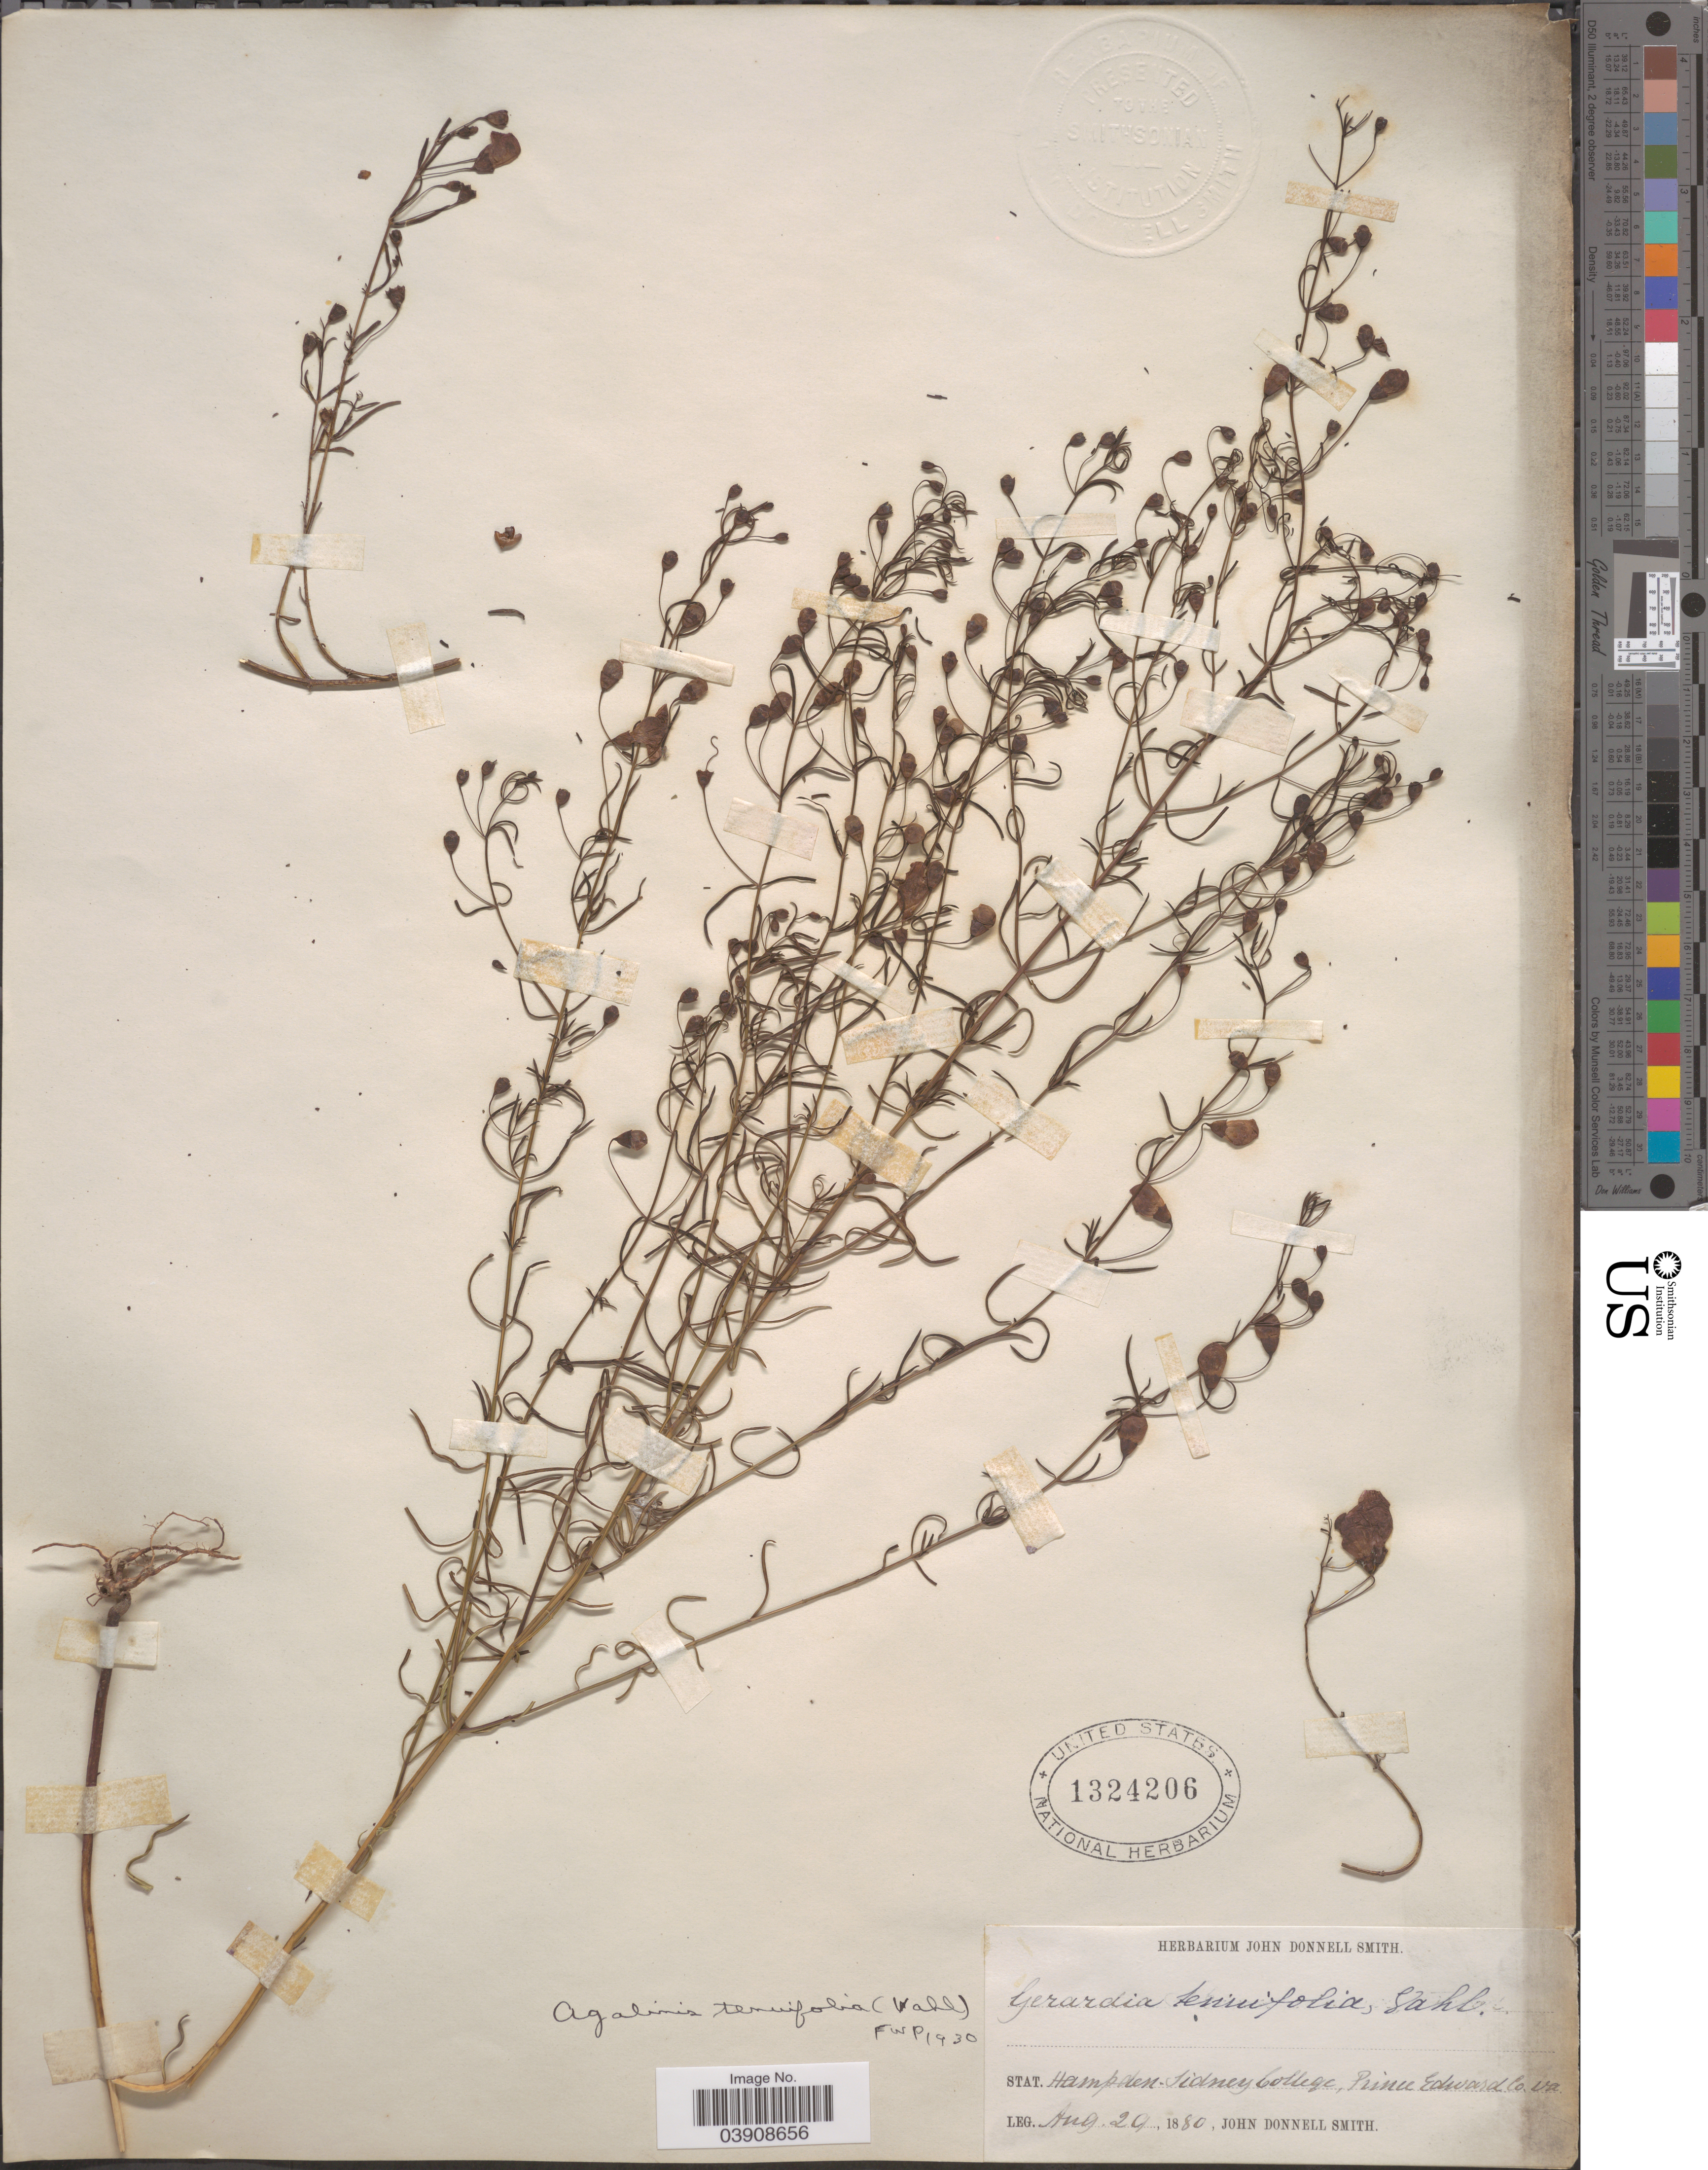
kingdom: Plantae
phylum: Tracheophyta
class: Magnoliopsida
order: Lamiales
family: Orobanchaceae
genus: Agalinis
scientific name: Agalinis tenuifolia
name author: (Vahl) Raf.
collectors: J. Donnell Smith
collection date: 1880-08-29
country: United States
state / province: Virginia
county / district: Prince Edward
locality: Stat. Hampden-Sidney College,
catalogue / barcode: US 1324206